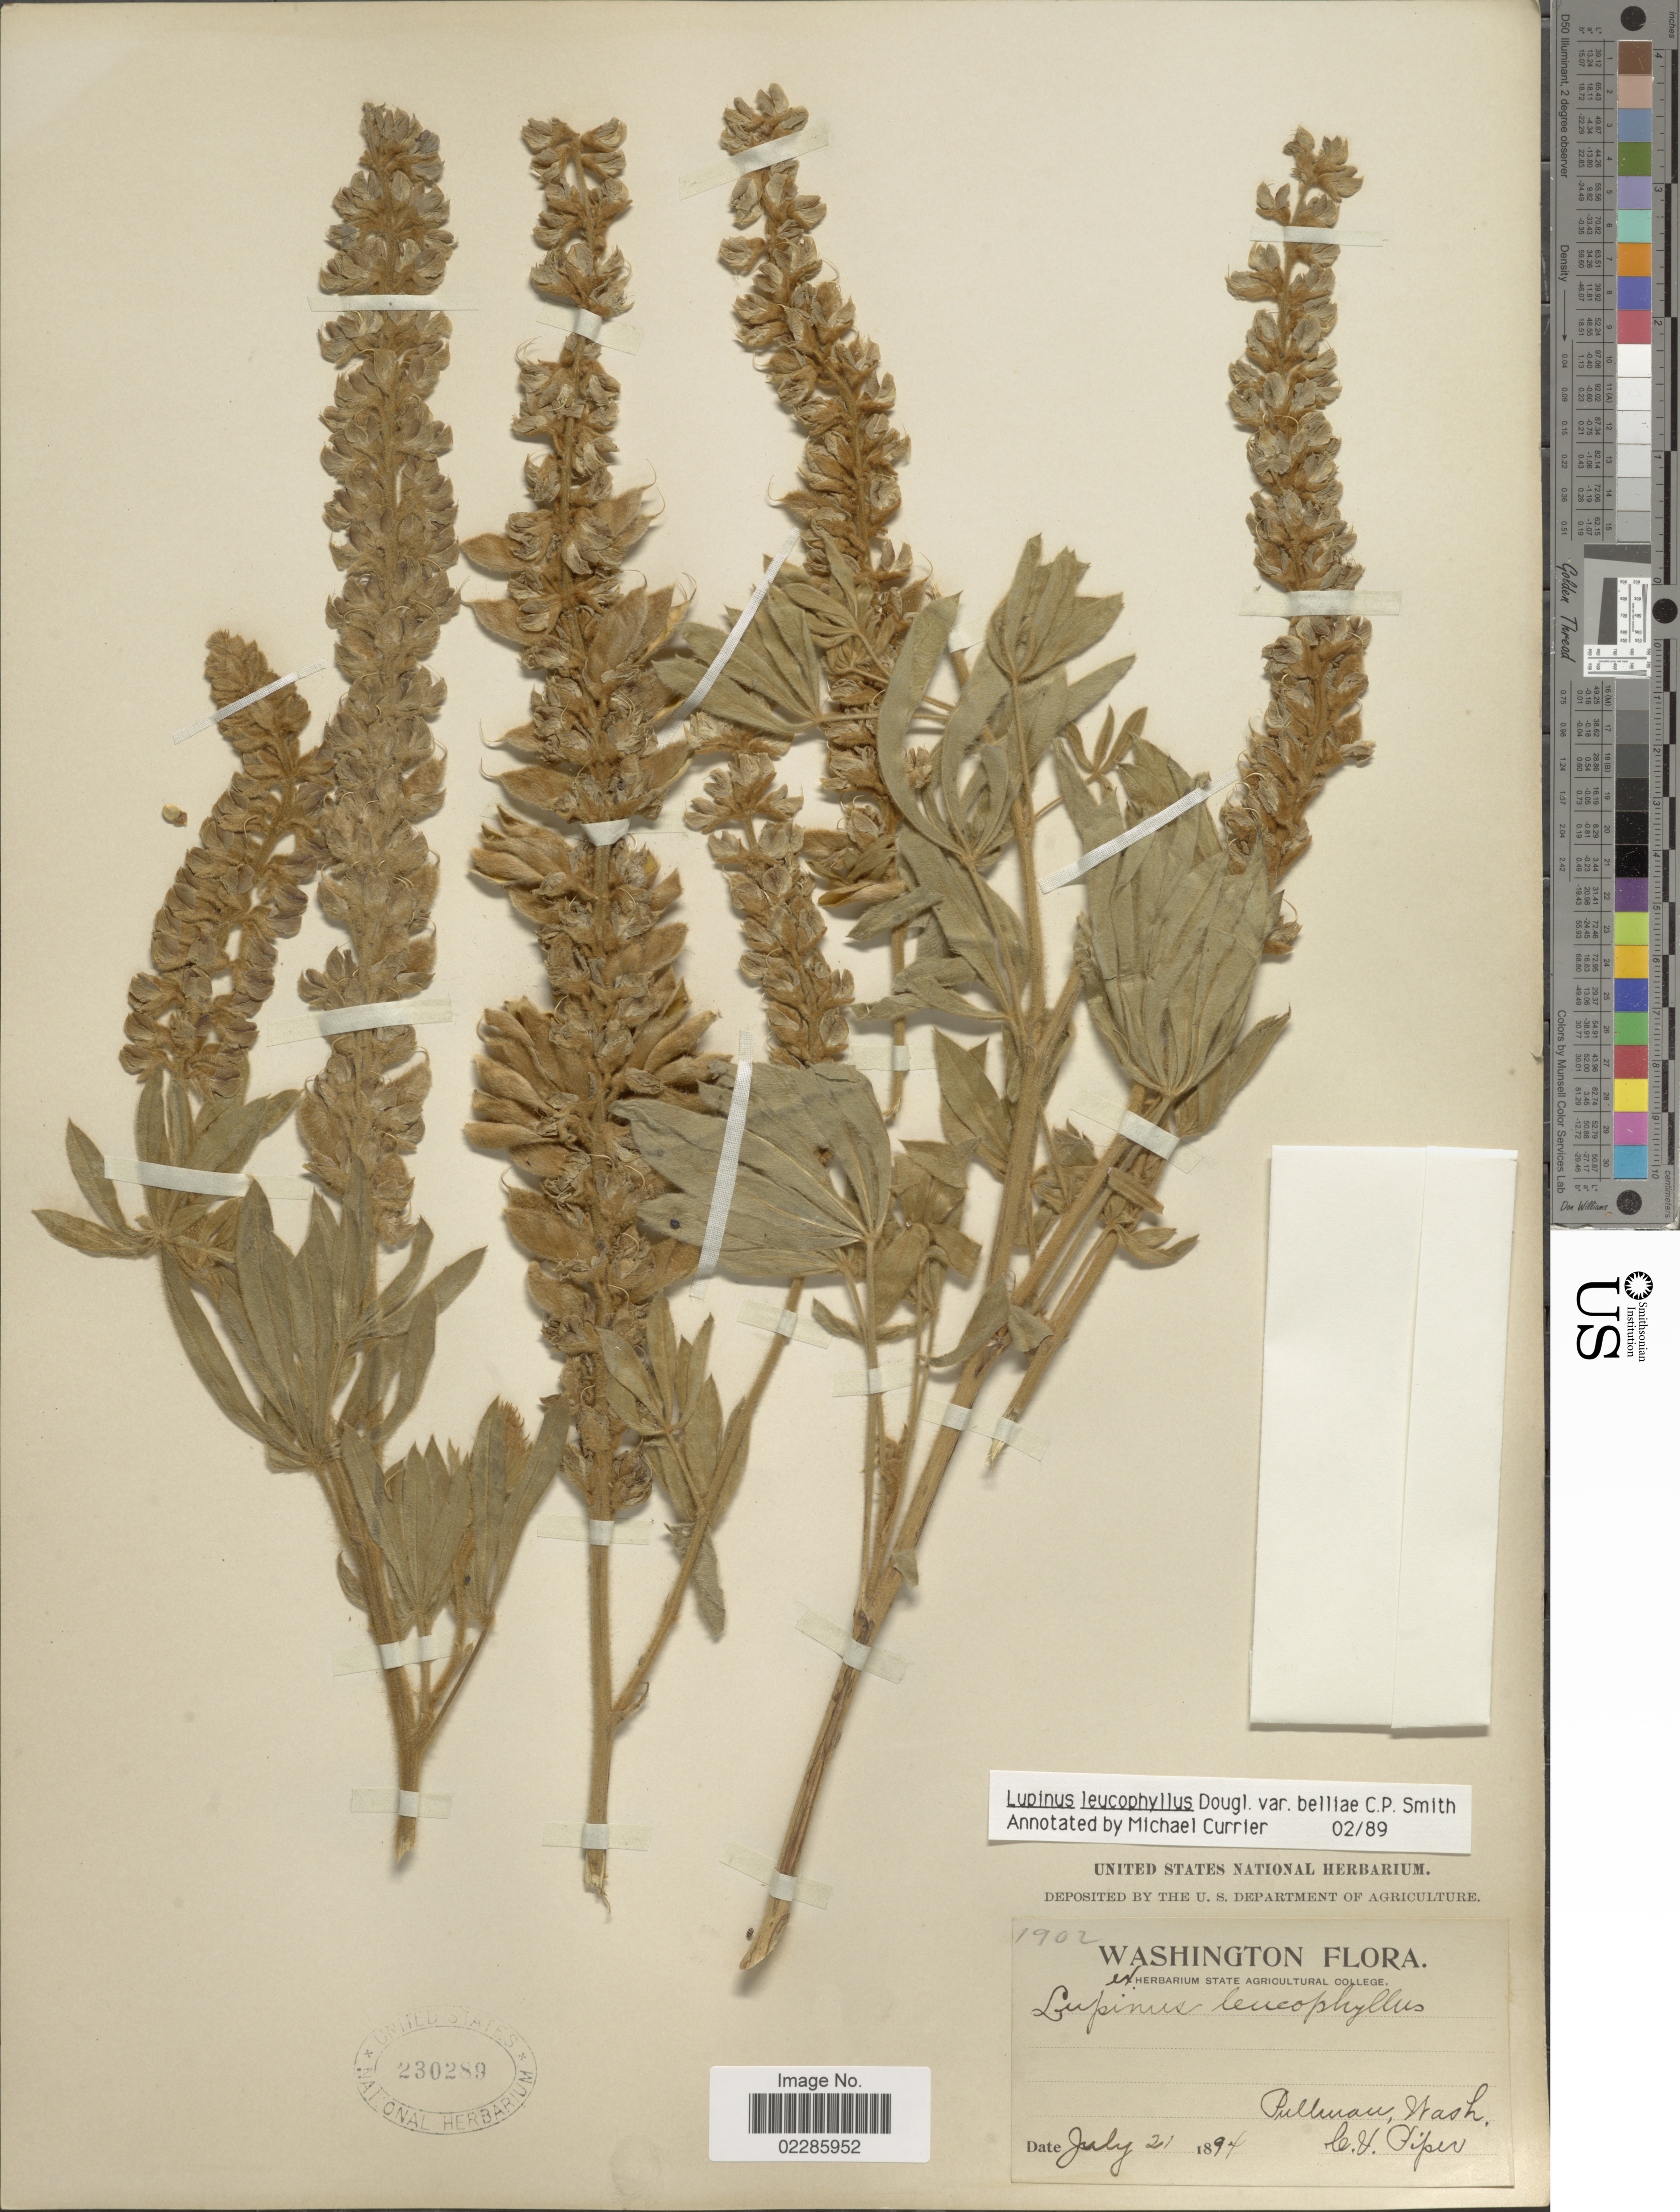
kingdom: Plantae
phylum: Tracheophyta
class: Magnoliopsida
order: Fabales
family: Fabaceae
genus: Lupinus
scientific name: Lupinus leucophyllus var. belliae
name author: C.P. Sm.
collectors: C. V. Piper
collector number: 1902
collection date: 1894-07-21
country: United States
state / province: Washington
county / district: Whitman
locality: Pullman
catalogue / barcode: US 230289